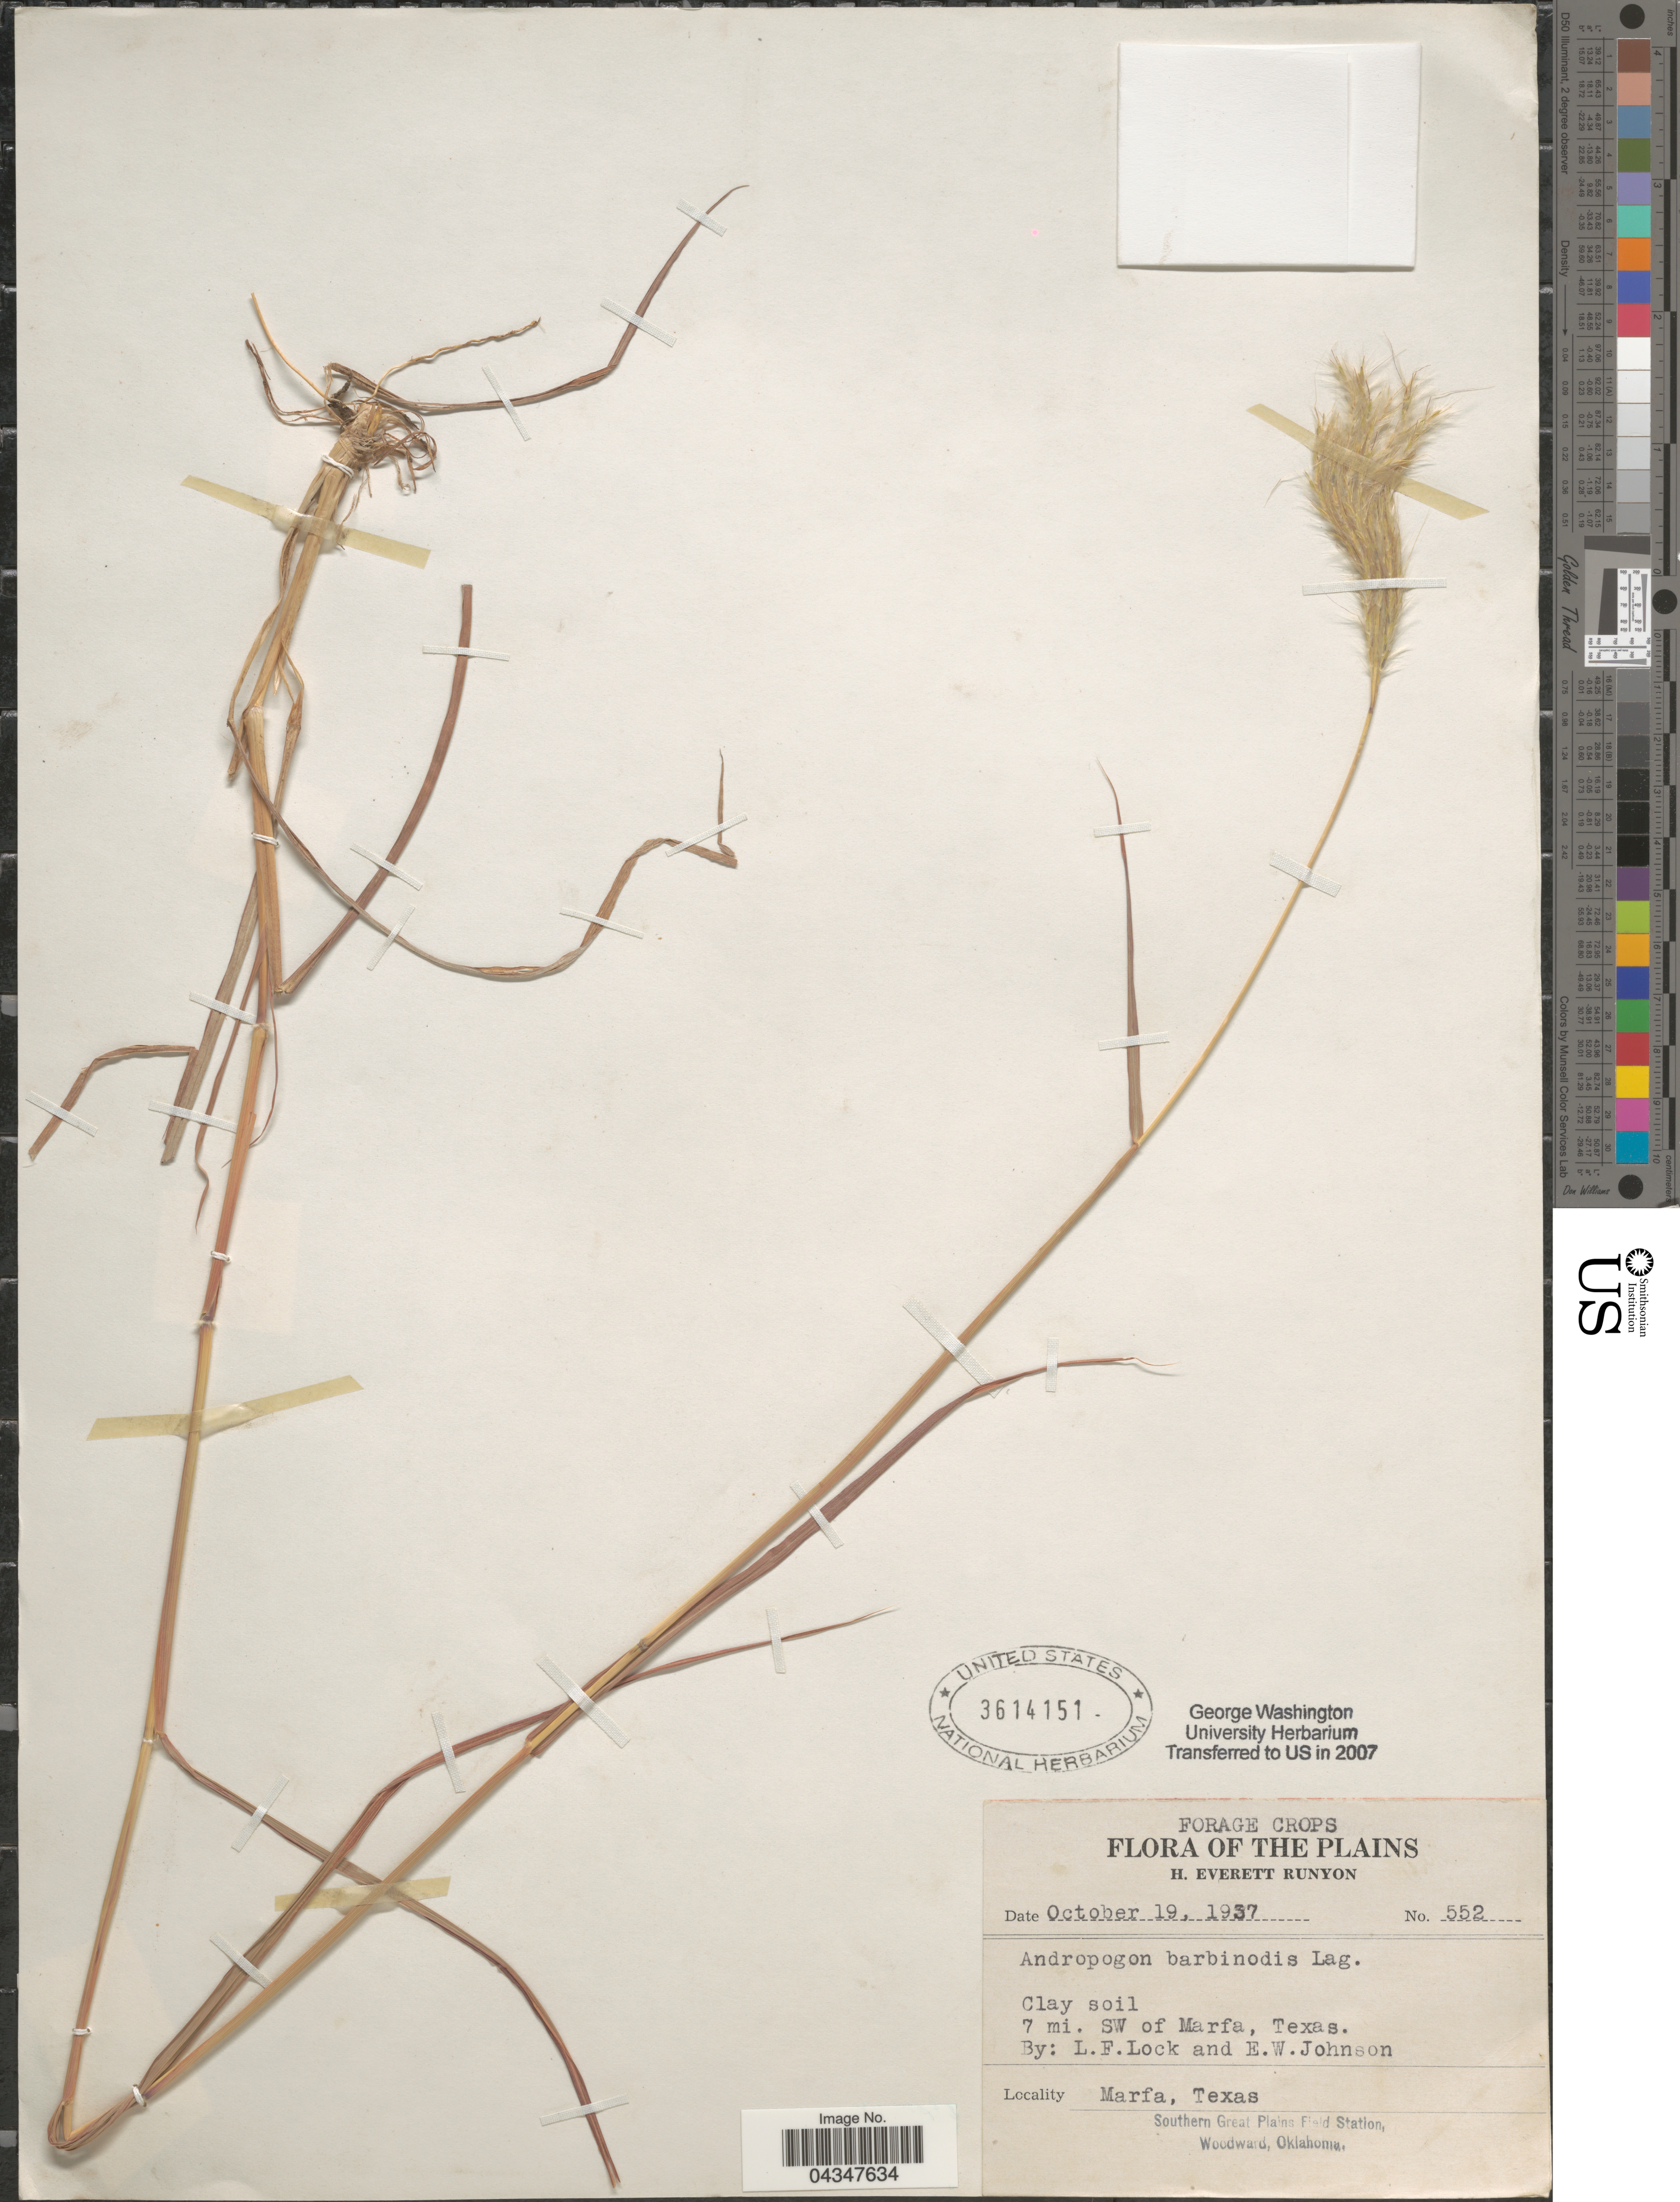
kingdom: Plantae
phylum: Tracheophyta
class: Liliopsida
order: Poales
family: Poaceae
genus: Bothriochloa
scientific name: Bothriochloa barbinodis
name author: (Lag.) Herter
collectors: H. E. Runyon, L. F. Lock & E. W. Johnson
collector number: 552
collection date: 1937-10-19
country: United States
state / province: Texas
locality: The Plains. 7 mi. SW of Marfa.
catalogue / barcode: US 3614151